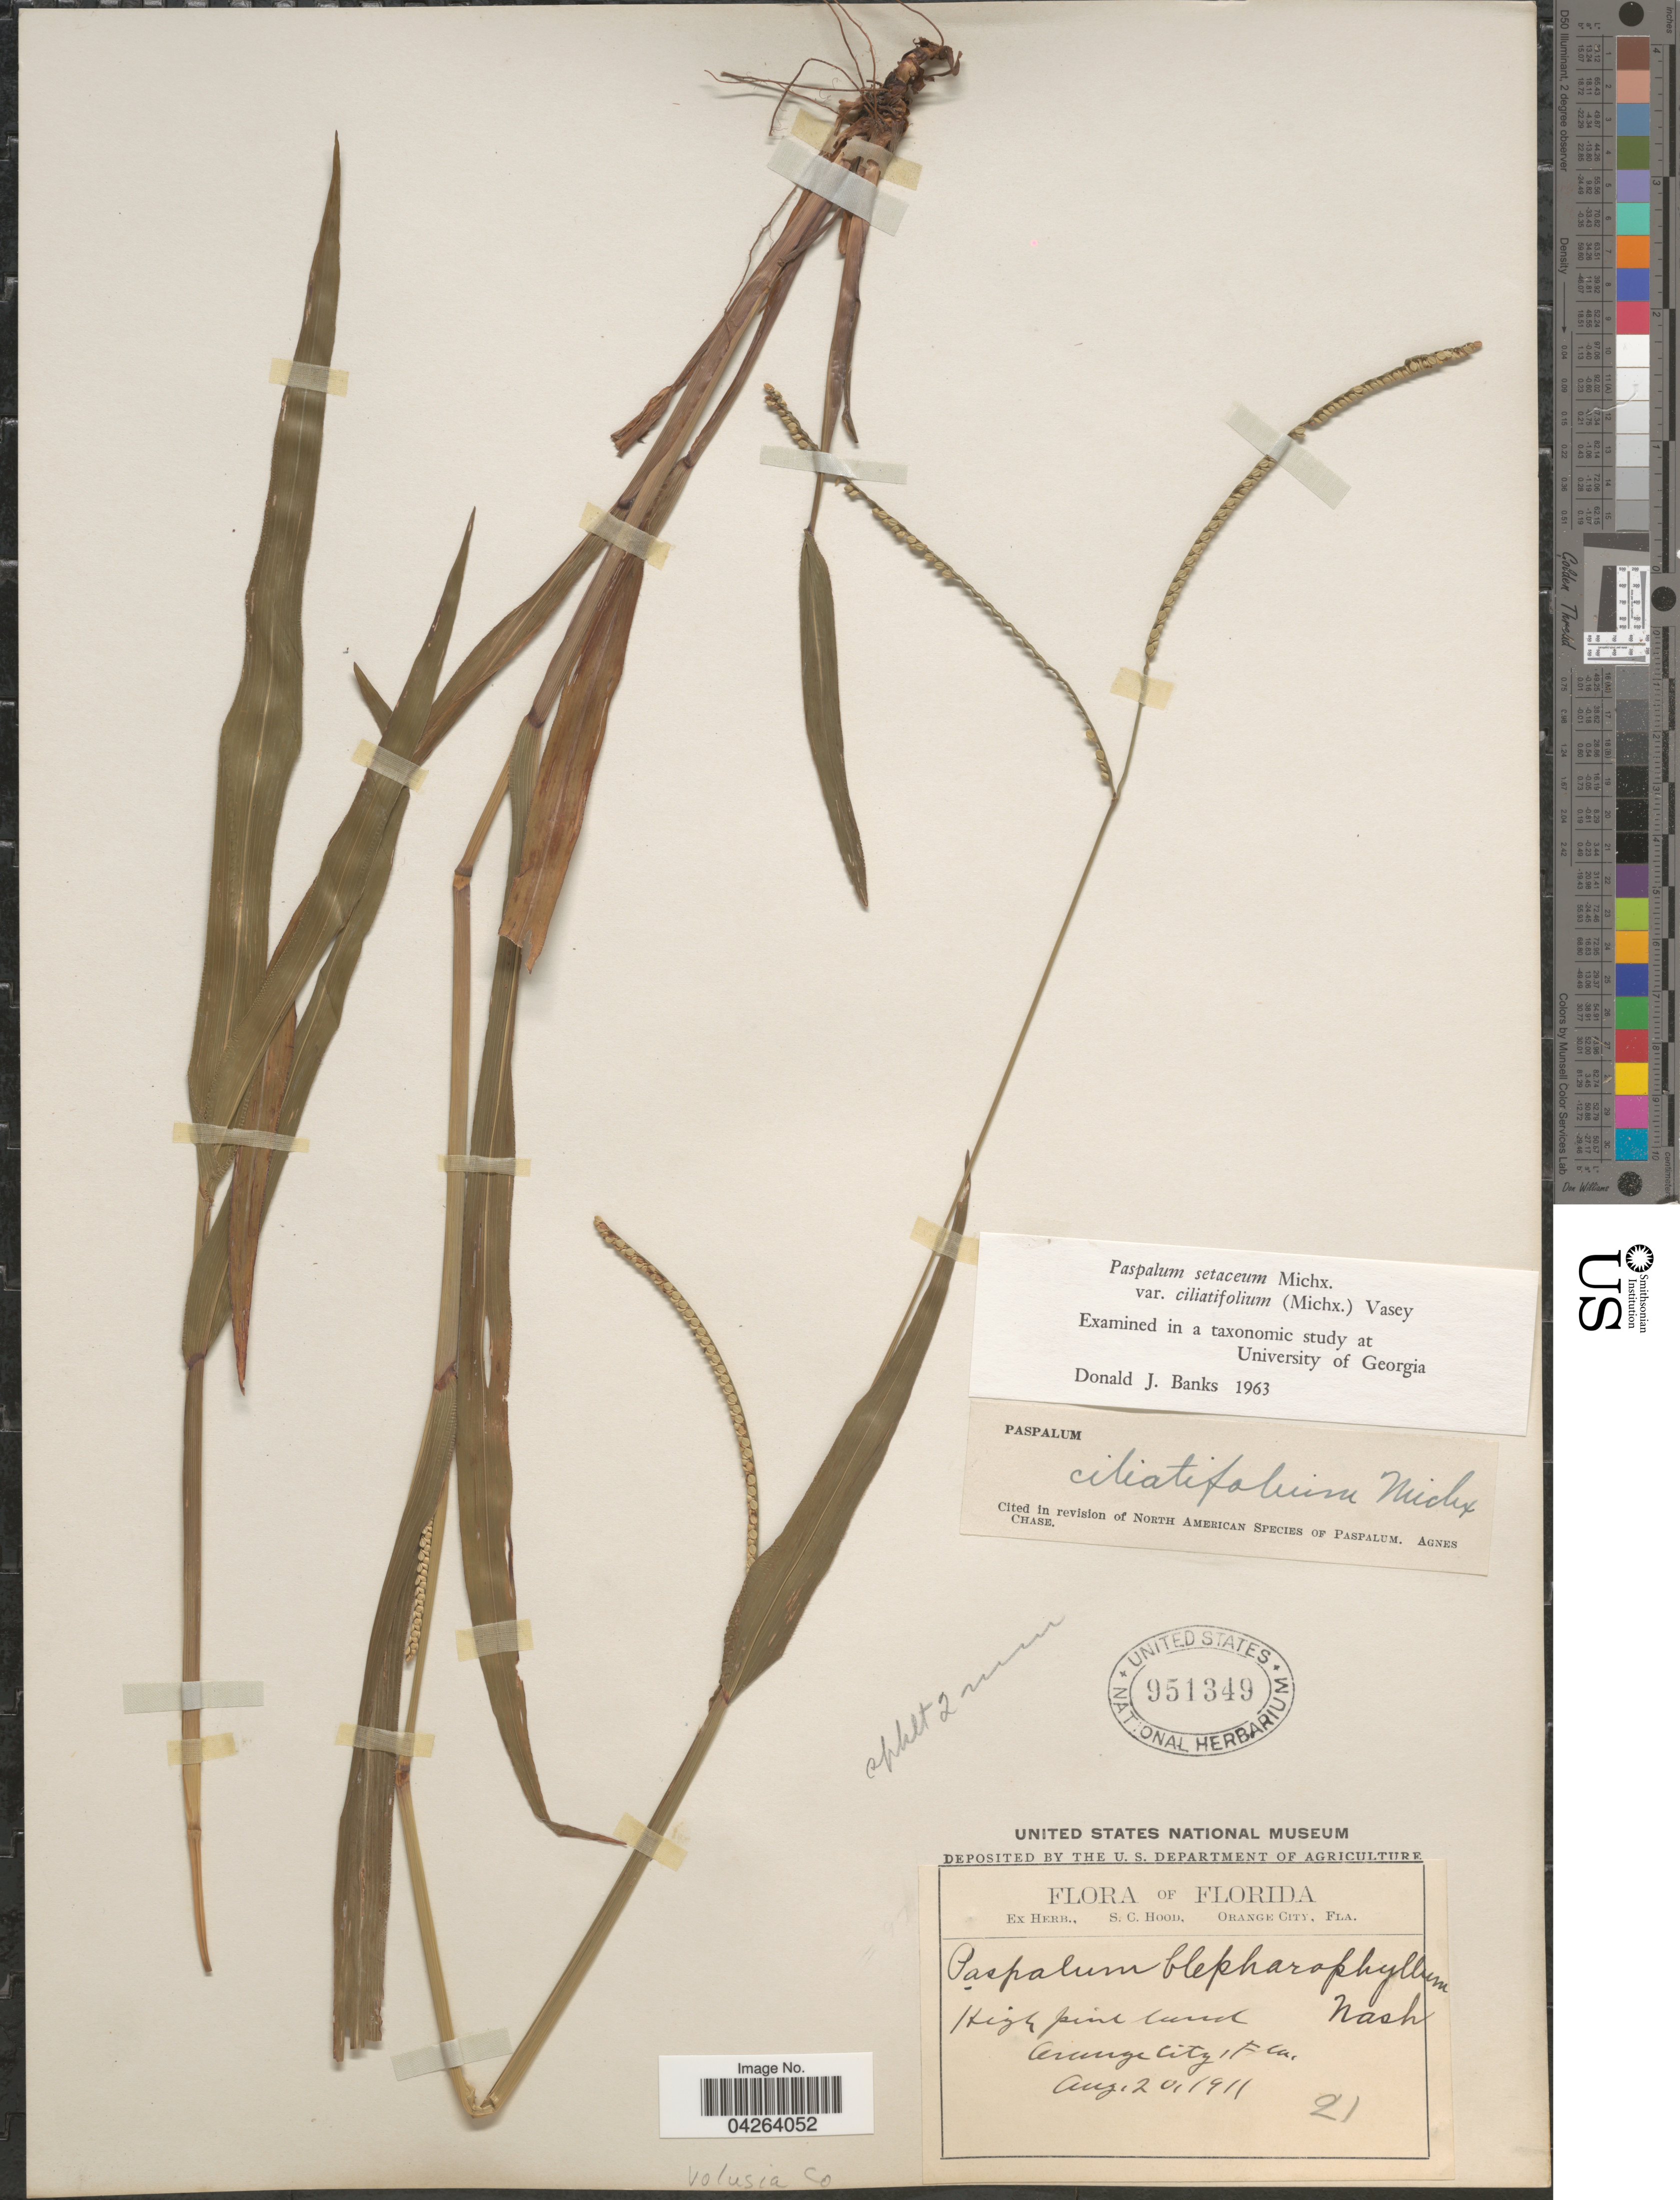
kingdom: Plantae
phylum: Tracheophyta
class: Liliopsida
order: Poales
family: Poaceae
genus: Paspalum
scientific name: Paspalum setaceum var. ciliatifolium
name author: (Michx.) Vasey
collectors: Ex herb. S. C. Hood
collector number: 21?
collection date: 1911-08-20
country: United States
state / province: Florida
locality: High pine land. Orange City. Volusia Co.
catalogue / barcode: US 951349